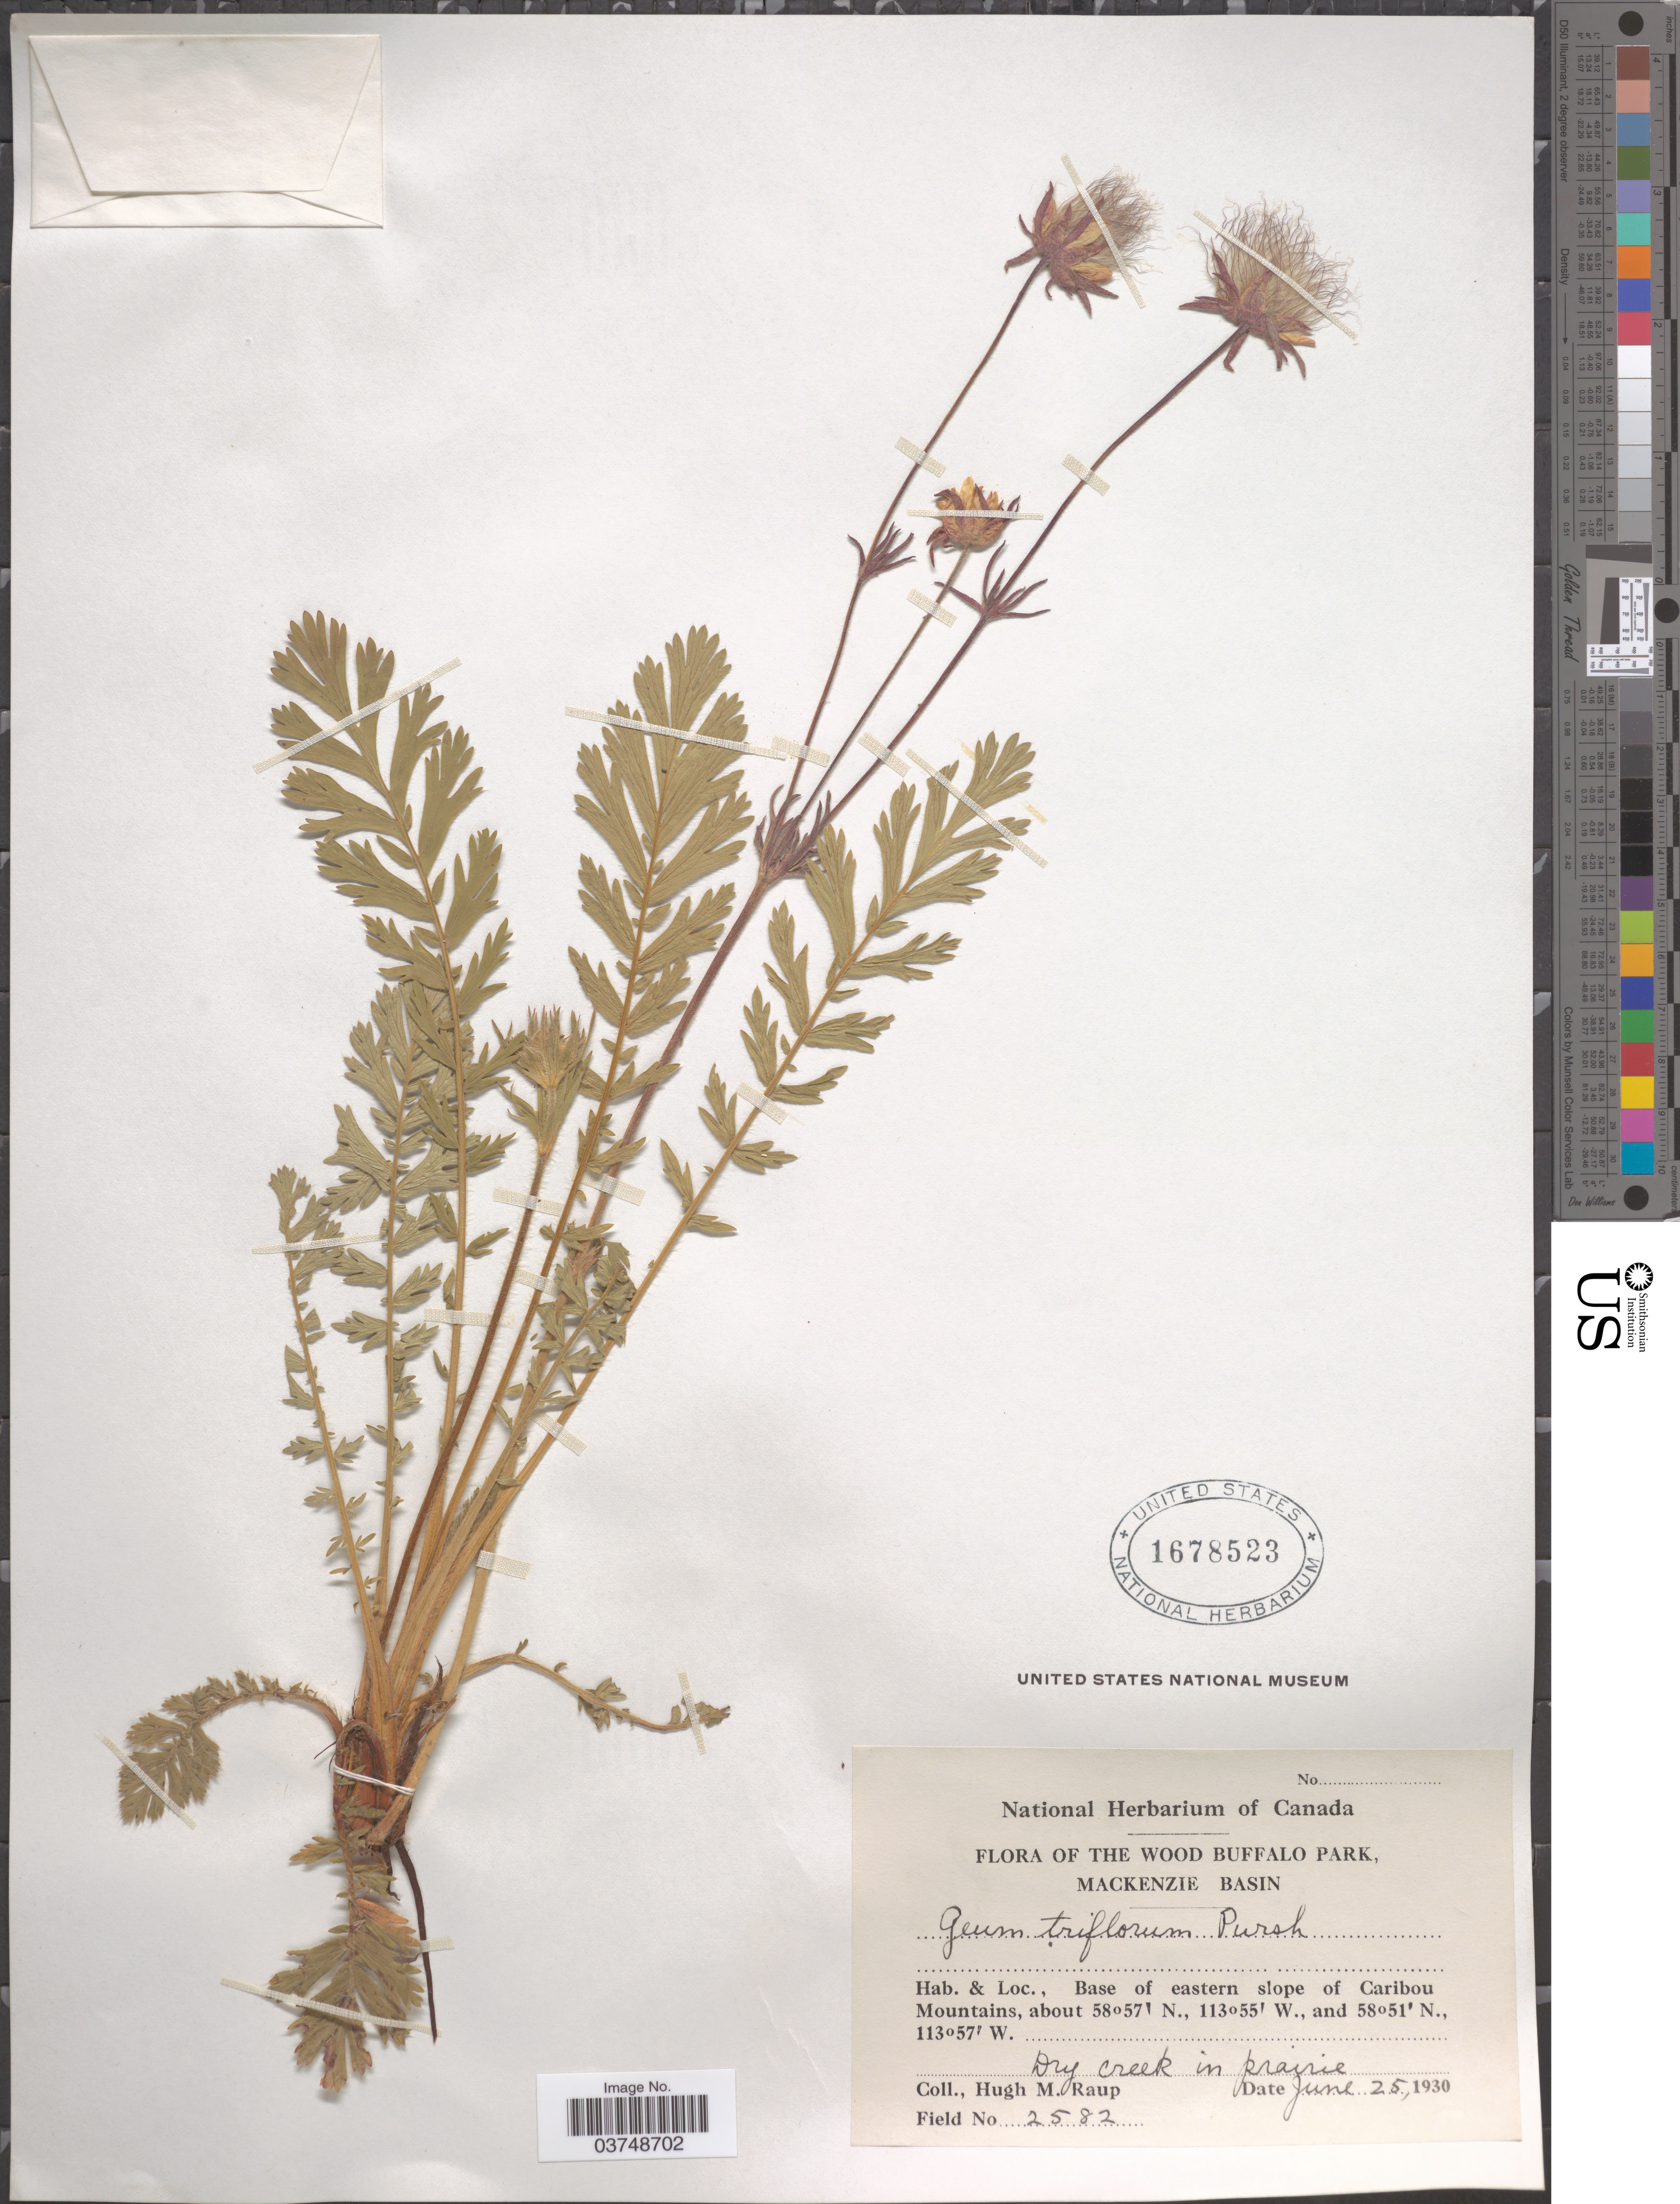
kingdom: Plantae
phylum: Tracheophyta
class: Magnoliopsida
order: Rosales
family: Rosaceae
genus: Geum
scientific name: Geum triflorum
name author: Pursh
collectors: H. Raup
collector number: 2582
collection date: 1930-06-25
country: Canada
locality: Wood Buffalo Park, Mackenzie Basin. Base of eastern slope of Caribou Mountains.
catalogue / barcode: US 1678523